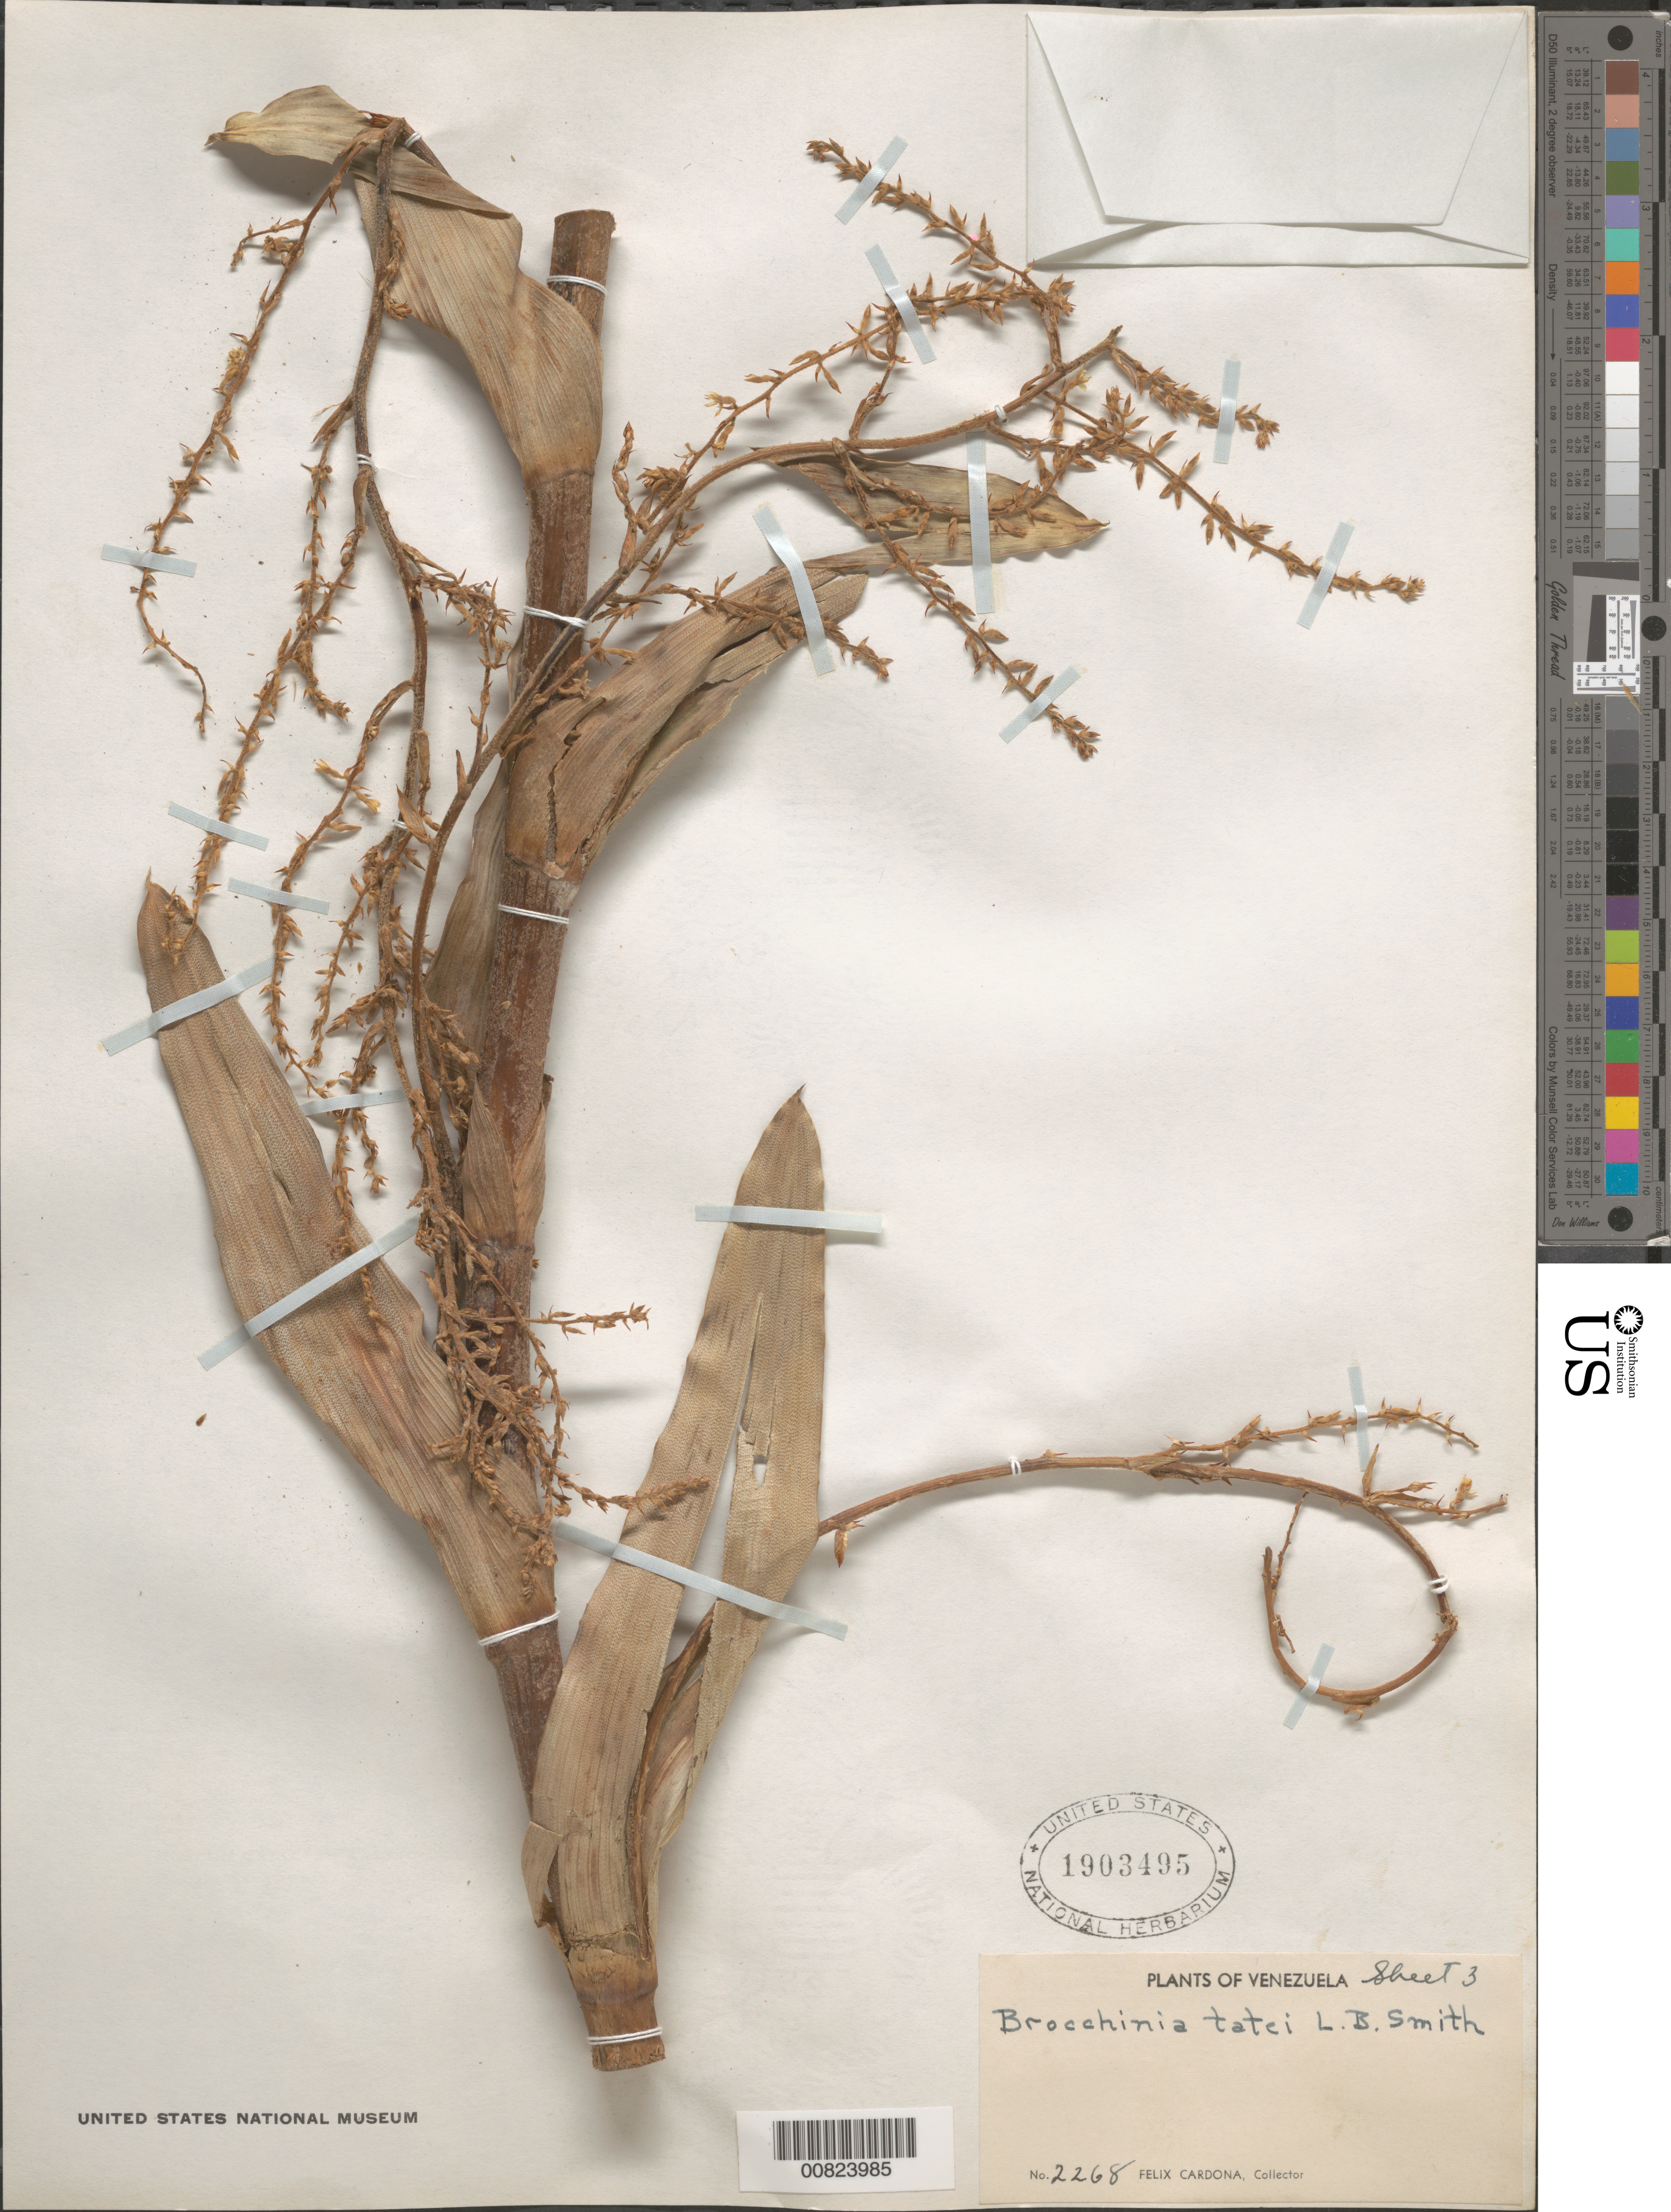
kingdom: Plantae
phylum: Tracheophyta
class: Liliopsida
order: Poales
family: Bromeliaceae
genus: Brocchinia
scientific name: Brocchinia tatei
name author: L.B. Sm.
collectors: F. Cardona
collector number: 2268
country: Venezuela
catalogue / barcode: US 1903495